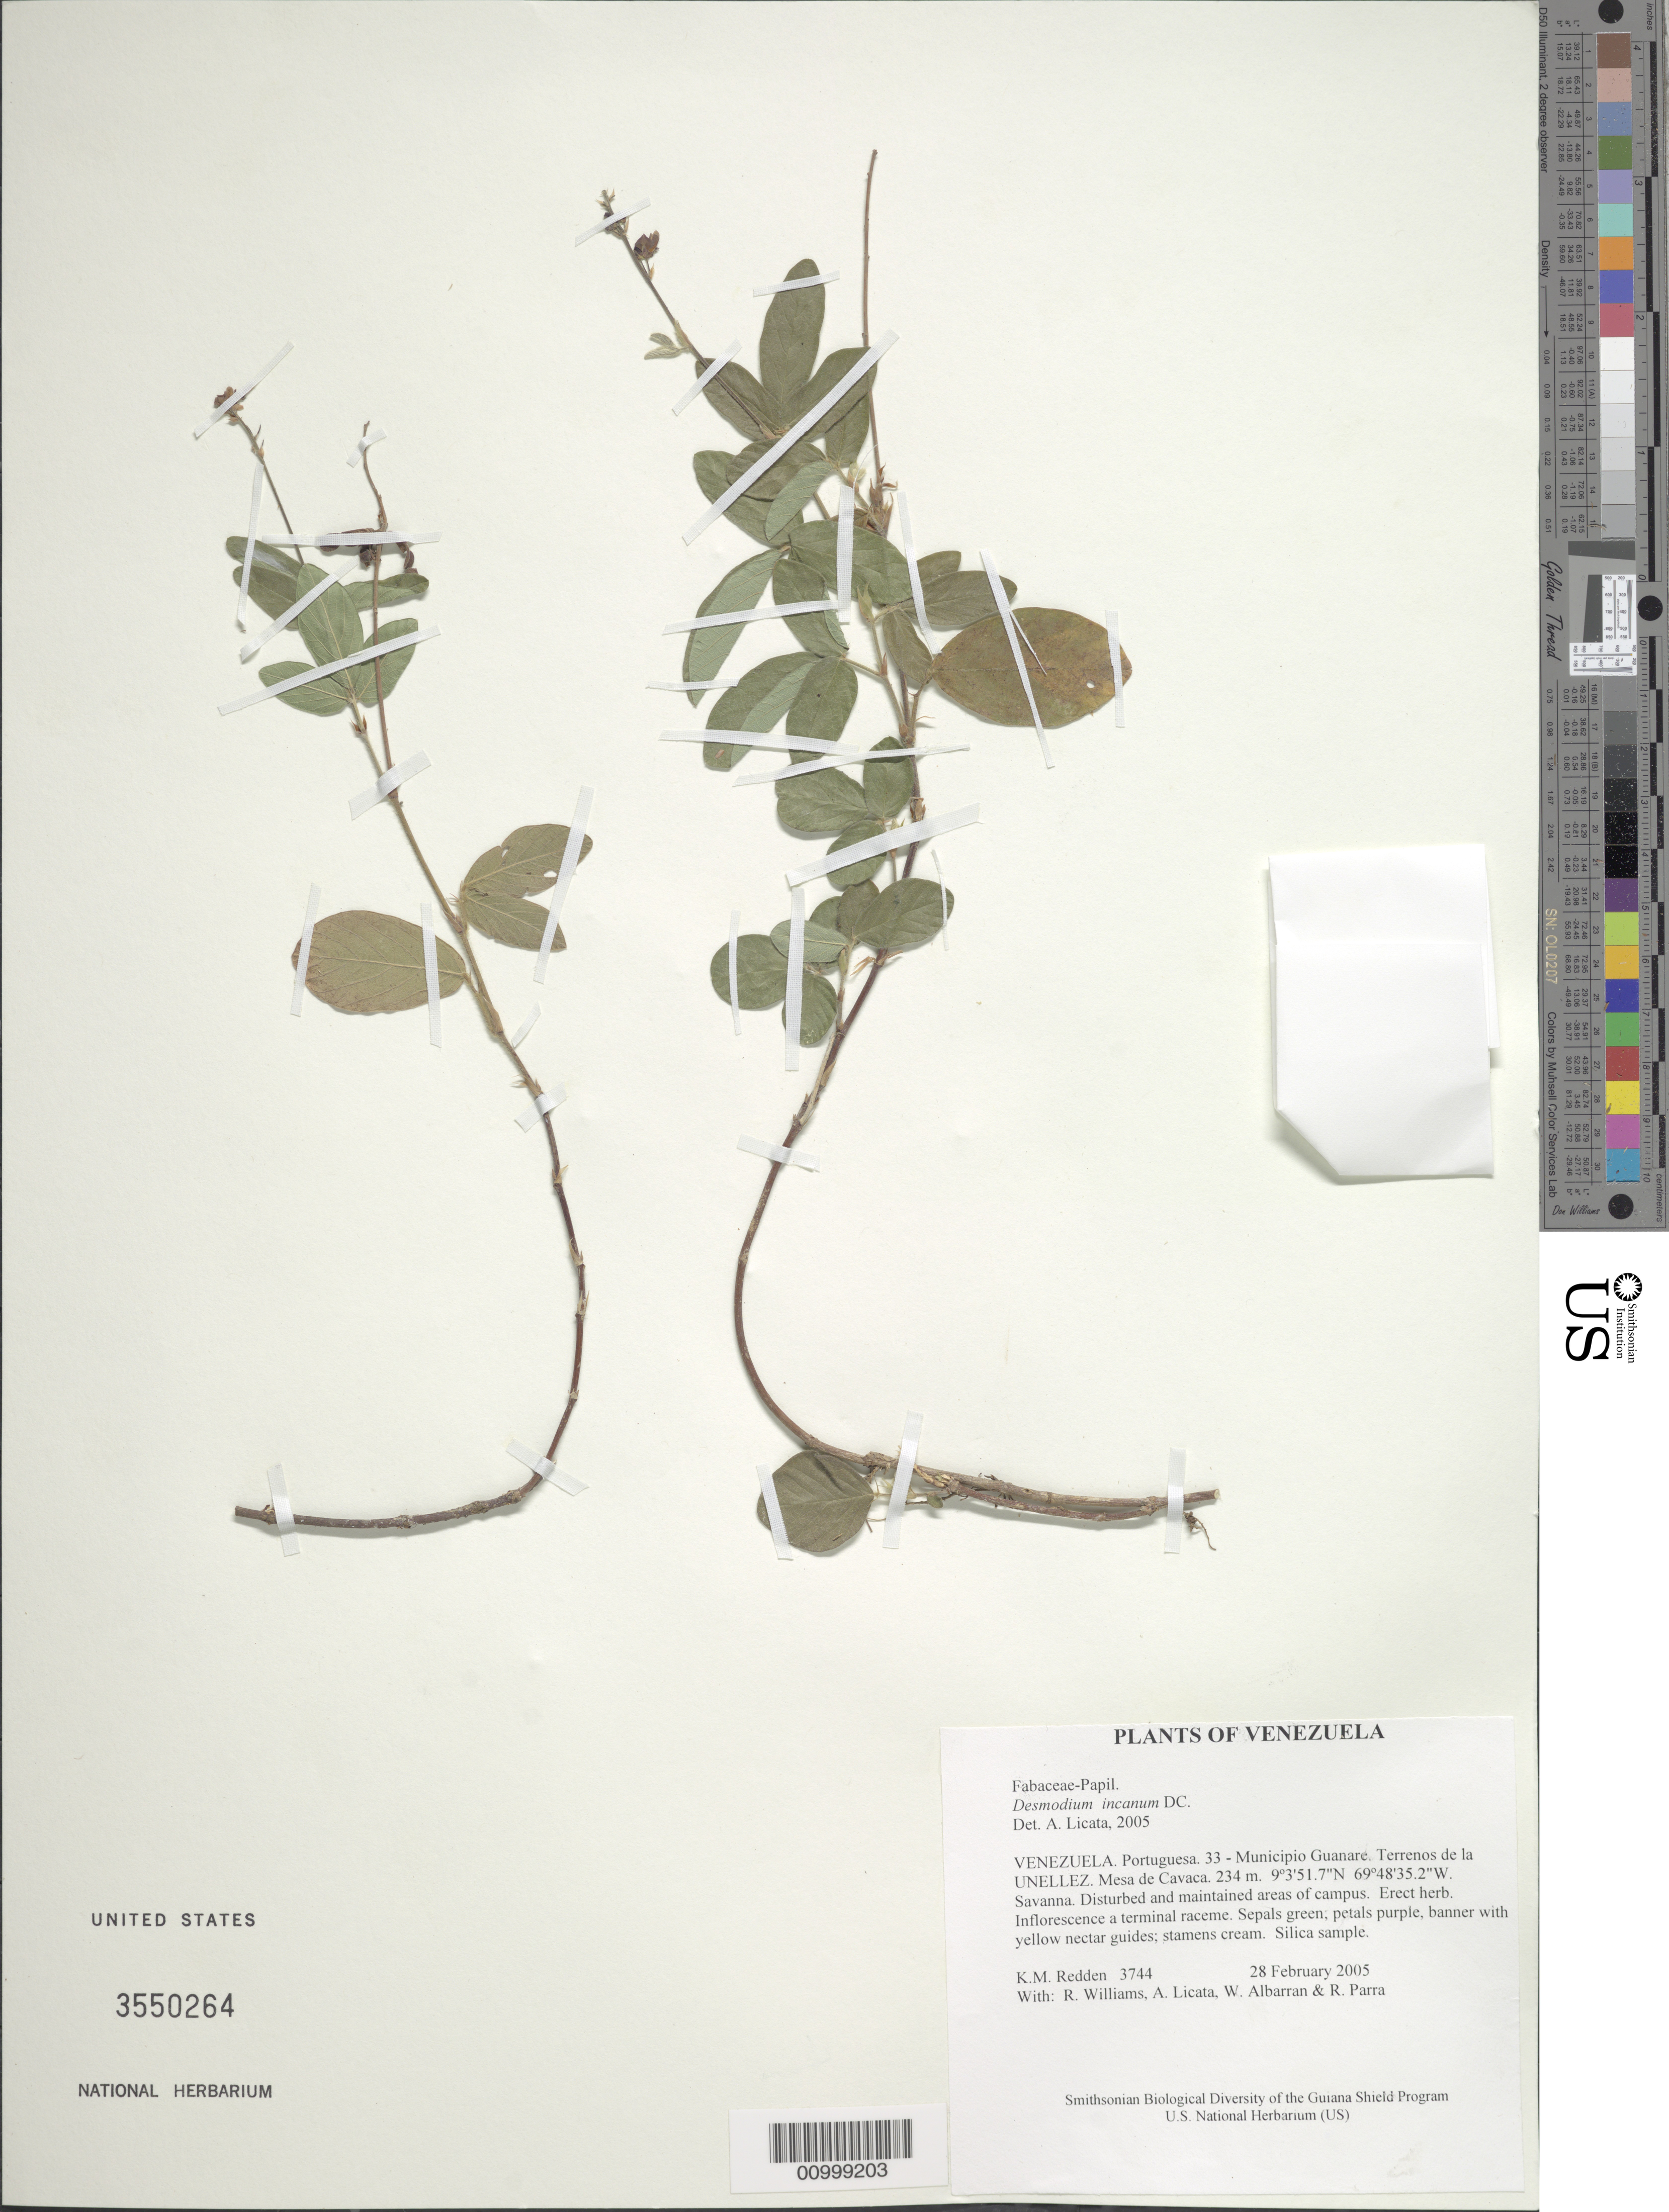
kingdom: Plantae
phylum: Tracheophyta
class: Magnoliopsida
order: Fabales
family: Fabaceae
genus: Desmodium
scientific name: Desmodium incanum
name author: (Sw.) DC.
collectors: K. M. Redden, R. Williams, A. Licata, W. Albarrán & R. Parra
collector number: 3744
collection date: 2005-02-28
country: Venezuela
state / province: Portuguesa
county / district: Guanare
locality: Terrenos de la UNELLEZ. Mesa de Cavaca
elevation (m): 234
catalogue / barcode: US 3550264